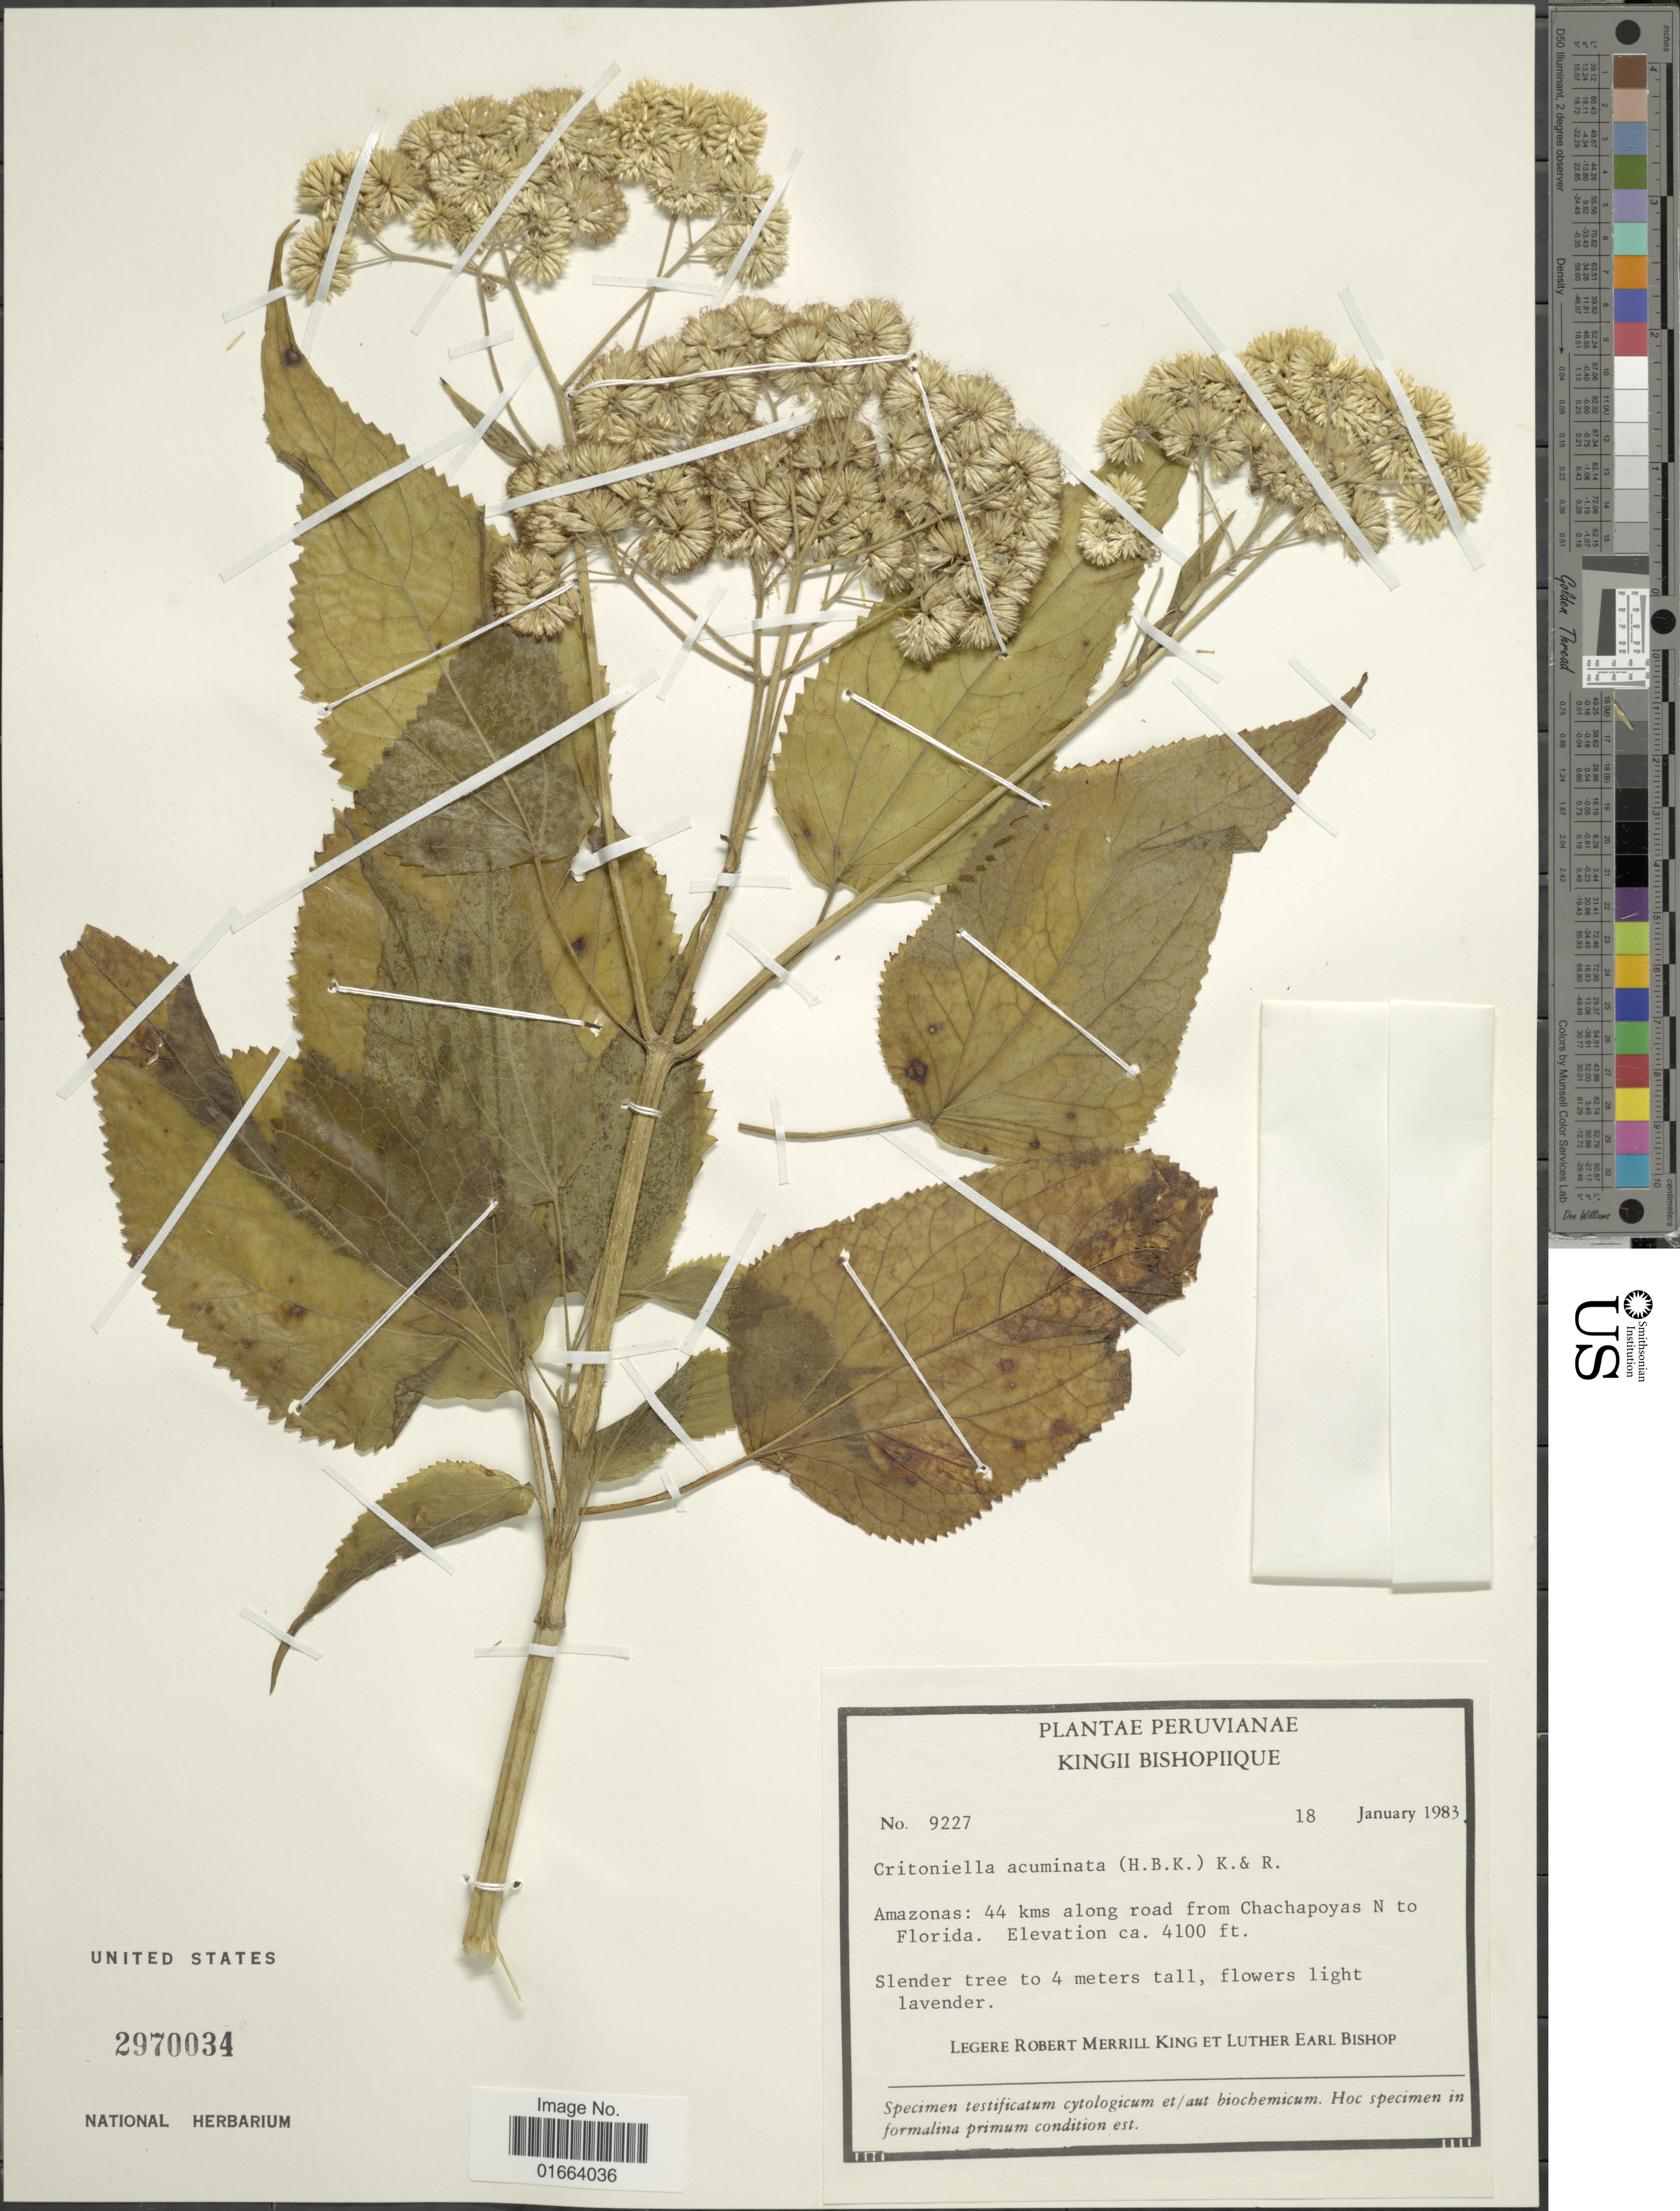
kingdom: Plantae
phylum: Tracheophyta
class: Magnoliopsida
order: Asterales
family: Asteraceae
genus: Critoniella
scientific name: Critoniella acuminata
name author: (Kunth) R.M. King & H. Rob.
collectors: R. M. King & L. E. Bishop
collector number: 9227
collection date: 1983-01-18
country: Peru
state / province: Amazonas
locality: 44 kms along from Chachapoyas N to Florida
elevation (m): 1250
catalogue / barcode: US 2970034